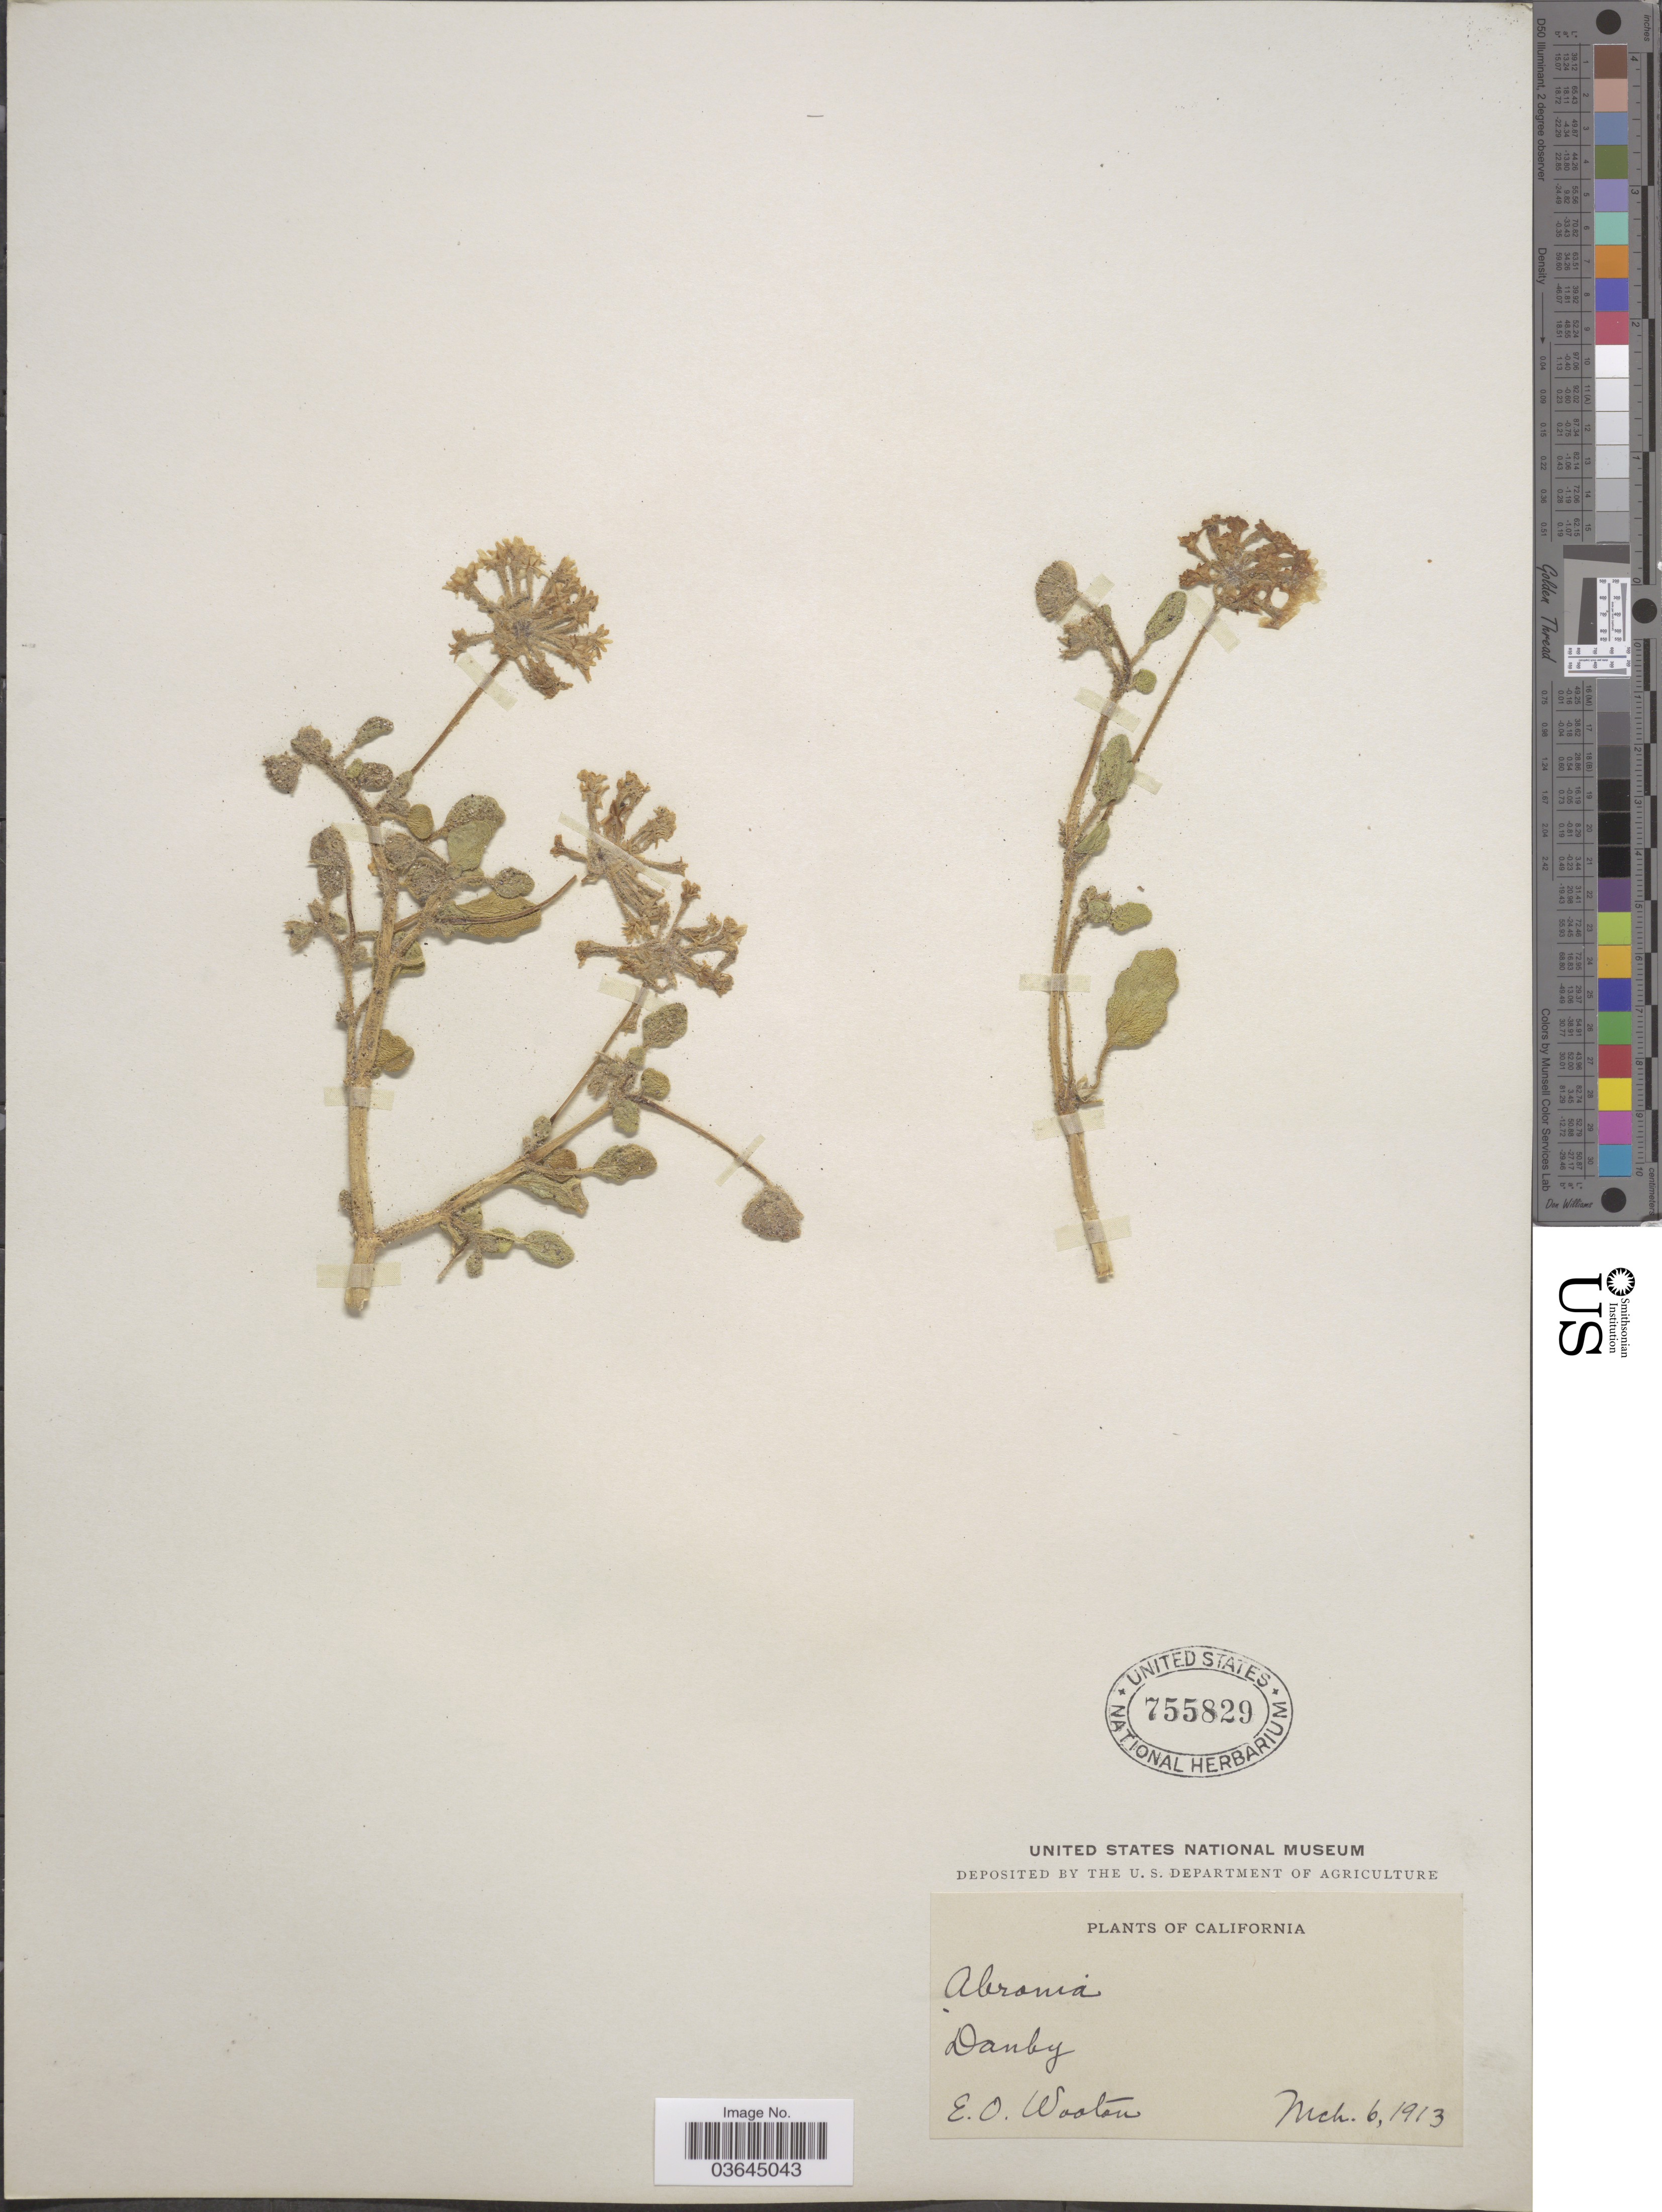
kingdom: Plantae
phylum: Tracheophyta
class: Magnoliopsida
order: Caryophyllales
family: Nyctaginaceae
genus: Abronia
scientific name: Abronia villosa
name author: S. Watson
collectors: E. O. Wooton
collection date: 1913-03-06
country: United States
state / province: California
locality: Danby.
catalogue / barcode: US 755829